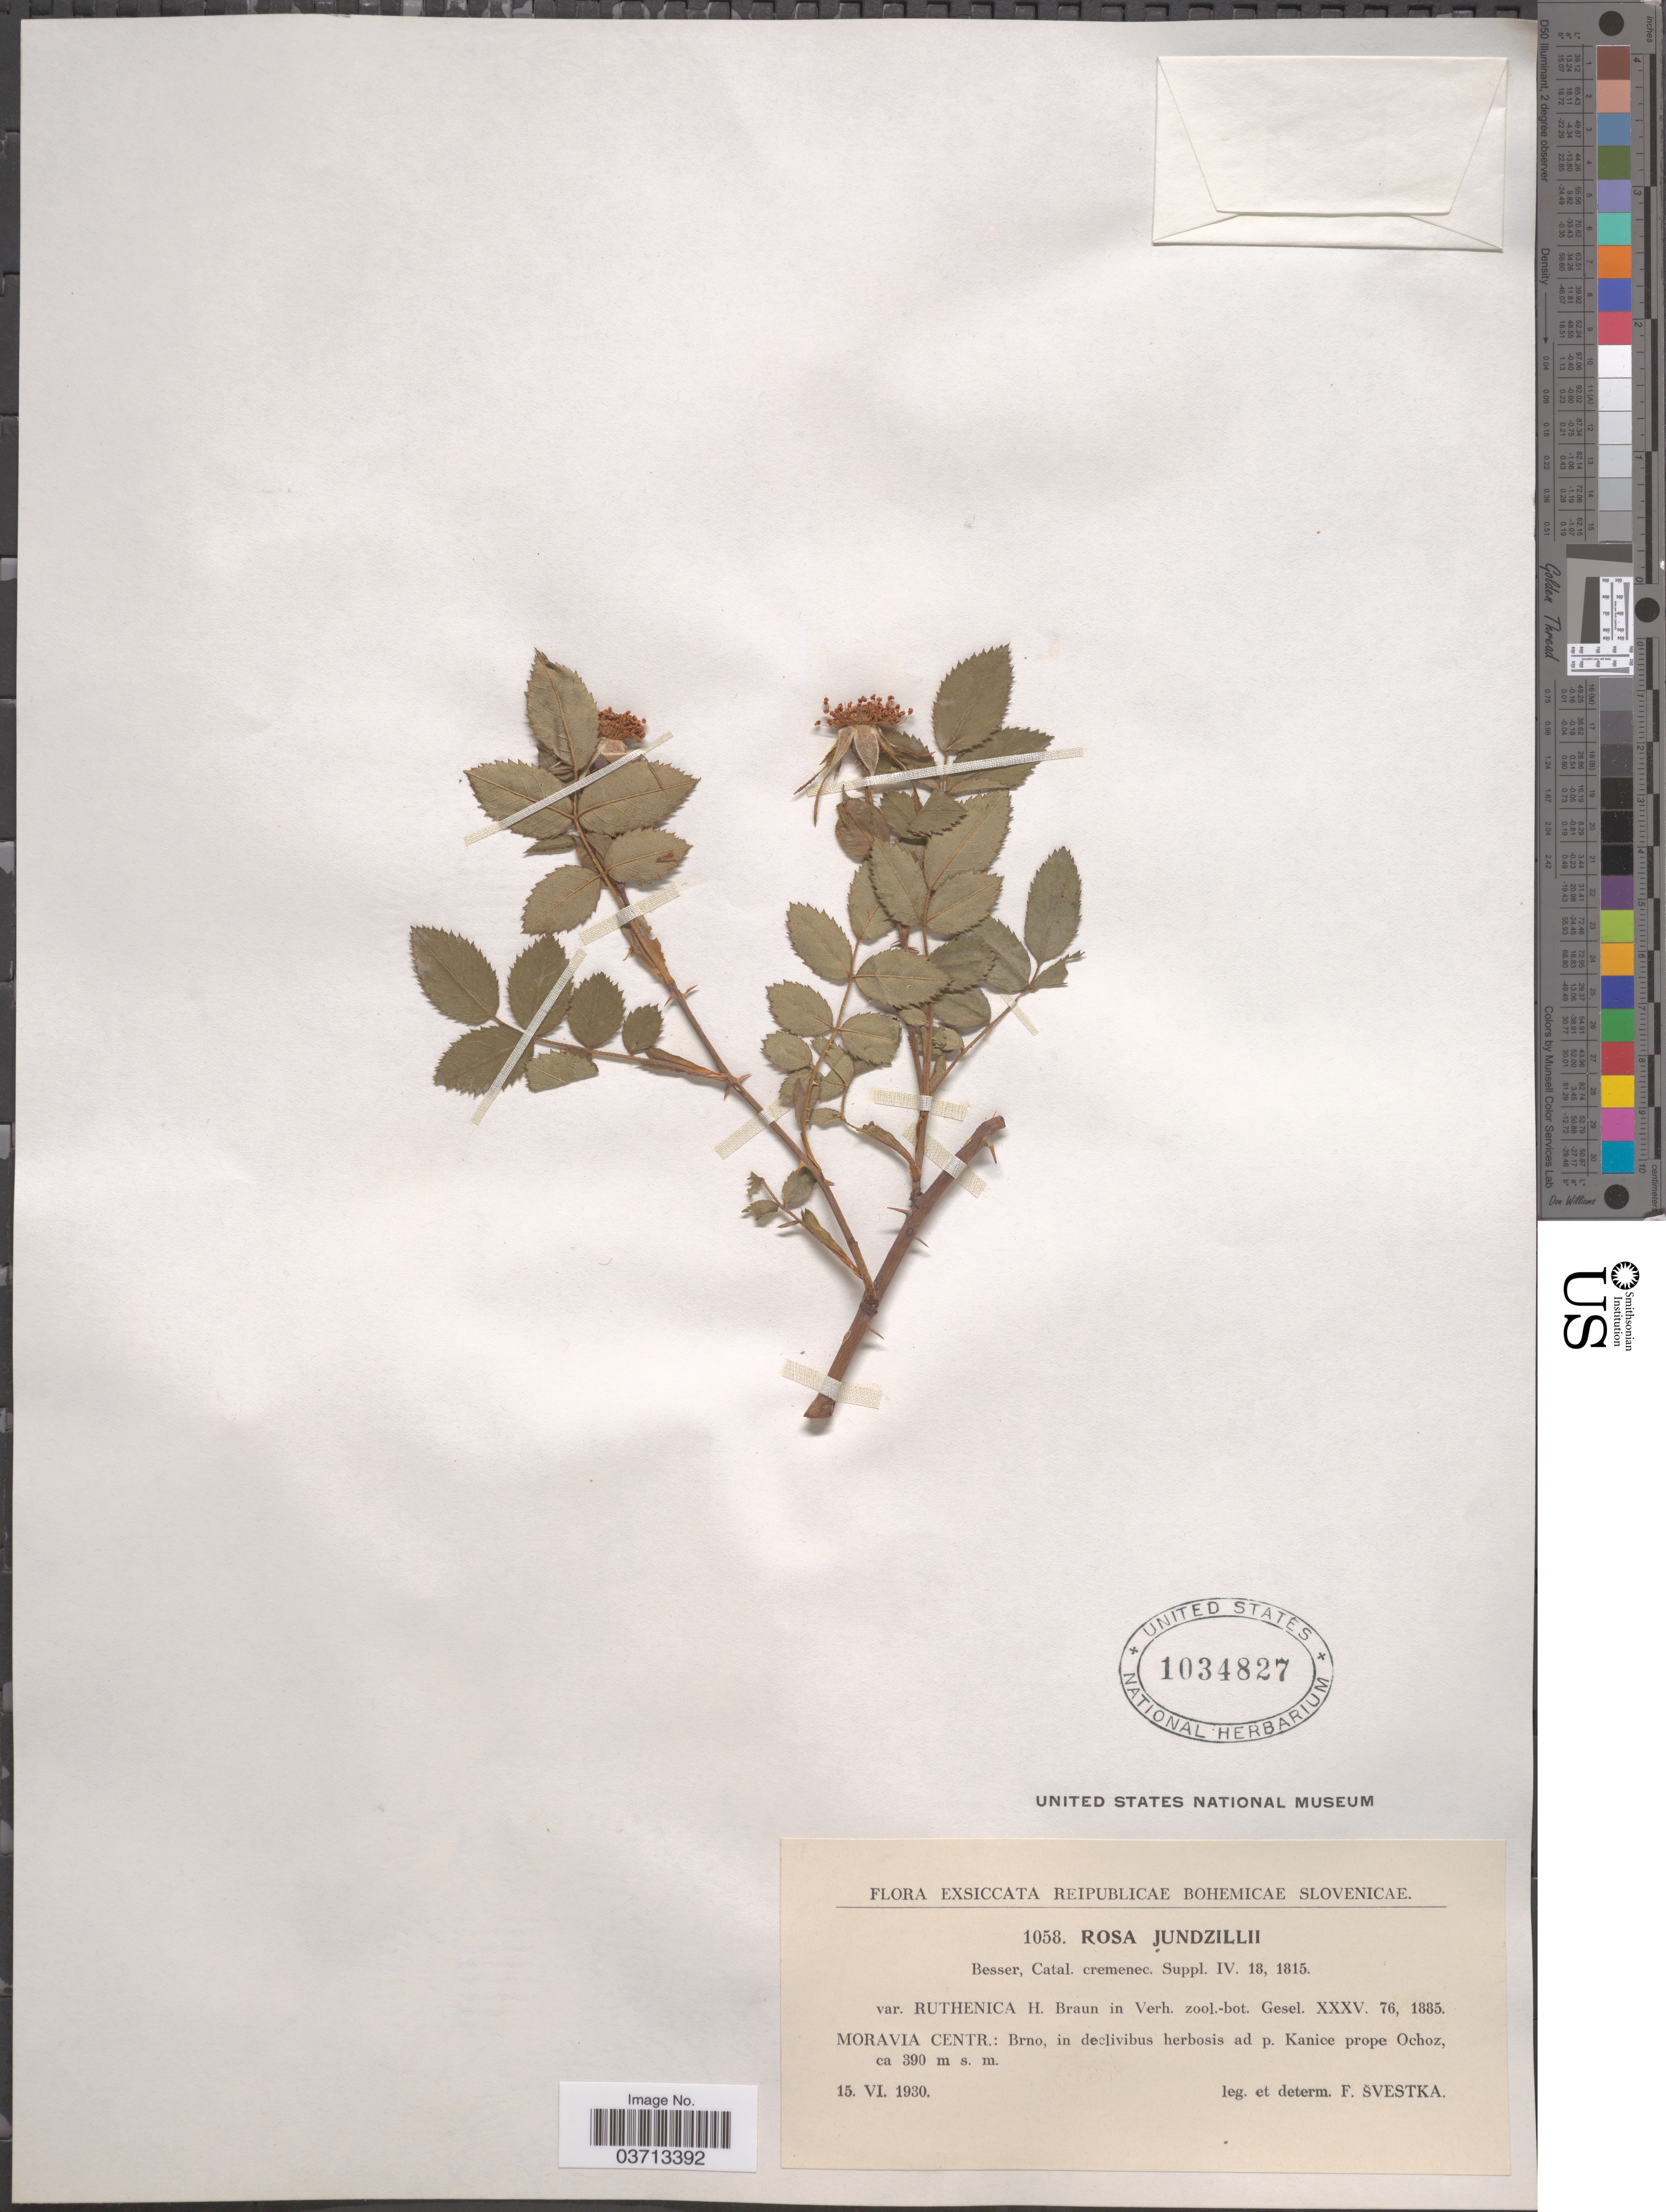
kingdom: Plantae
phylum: Tracheophyta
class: Magnoliopsida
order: Rosales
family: Rosaceae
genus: Rosa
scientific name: Rosa jundzilliana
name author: Besser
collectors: F. Svestka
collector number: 1058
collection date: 1930-06-15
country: Czechia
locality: Reipublicae Bohemicae Slovenicae. Moravia Centr.: Brno, in declivibus herbosis ad p. Kanice prope Ochoz.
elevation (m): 390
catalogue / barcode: US 1034827